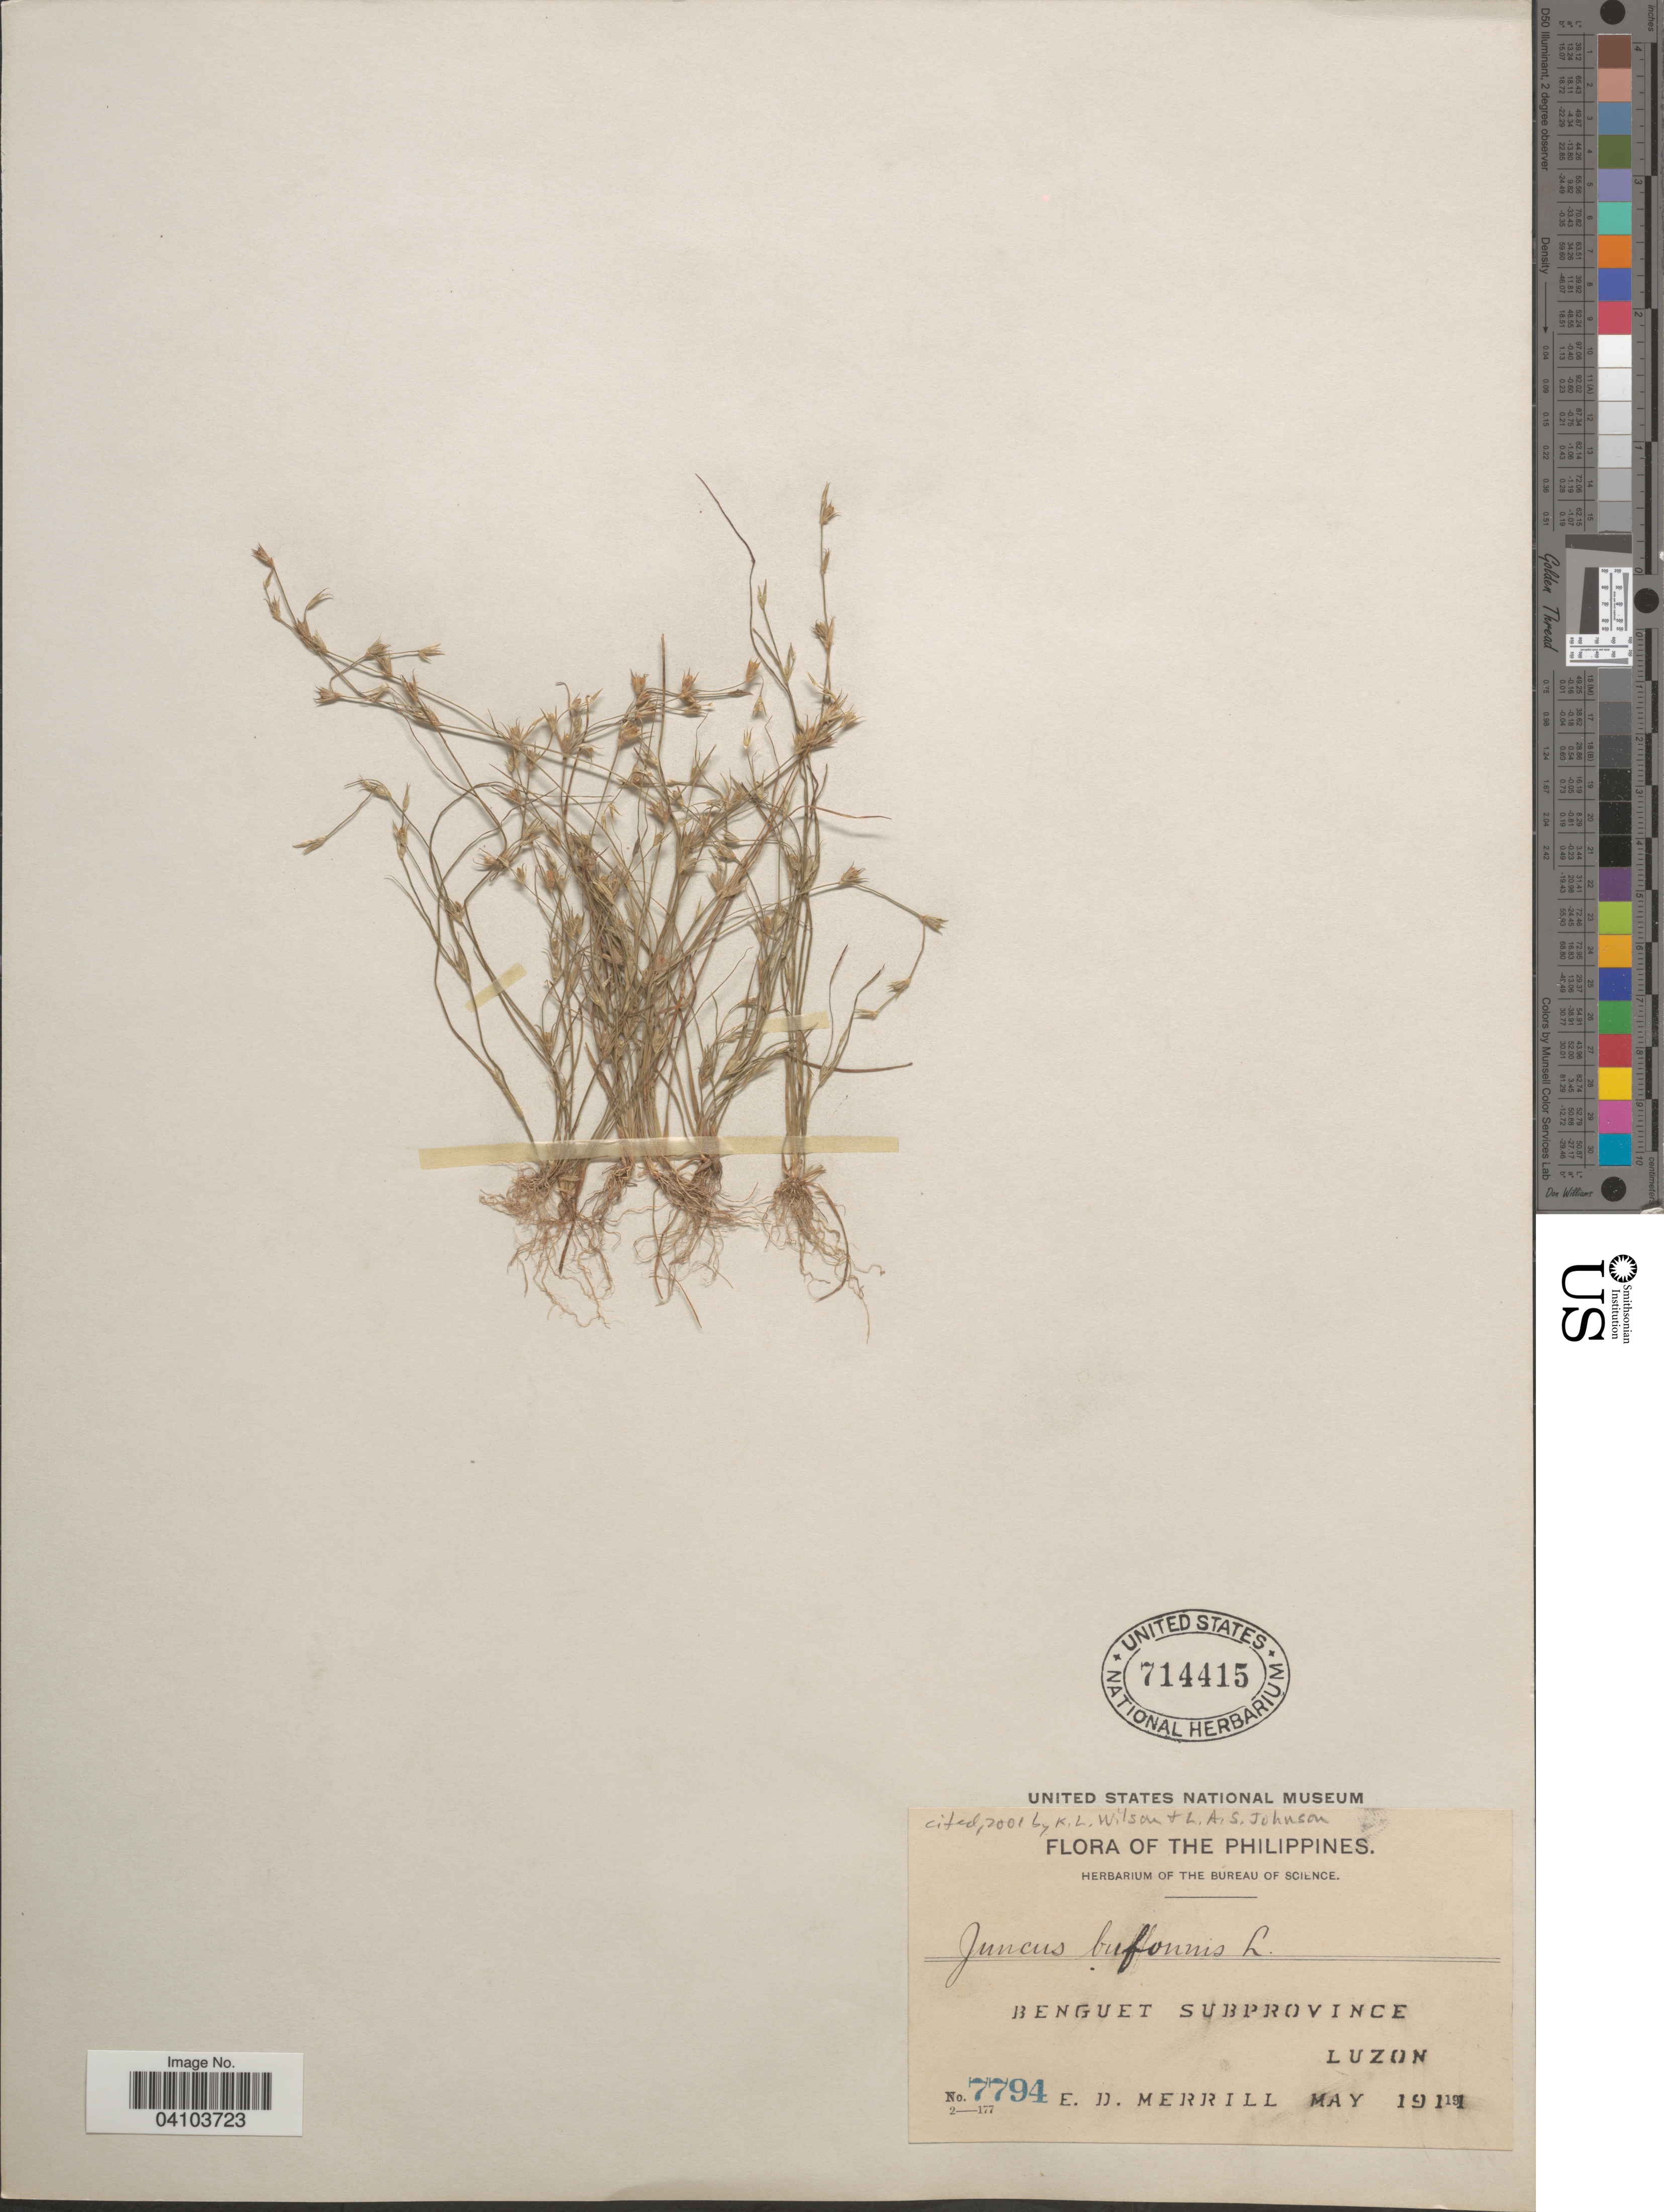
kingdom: Plantae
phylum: Tracheophyta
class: Liliopsida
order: Poales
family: Juncaceae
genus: Juncus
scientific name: Juncus bufonius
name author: L.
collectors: E. D. Merrill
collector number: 7794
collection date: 1911-05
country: Philippines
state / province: Cordillera (Administrative Region)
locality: Benguet Subprovince. Luzon.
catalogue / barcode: US 714415